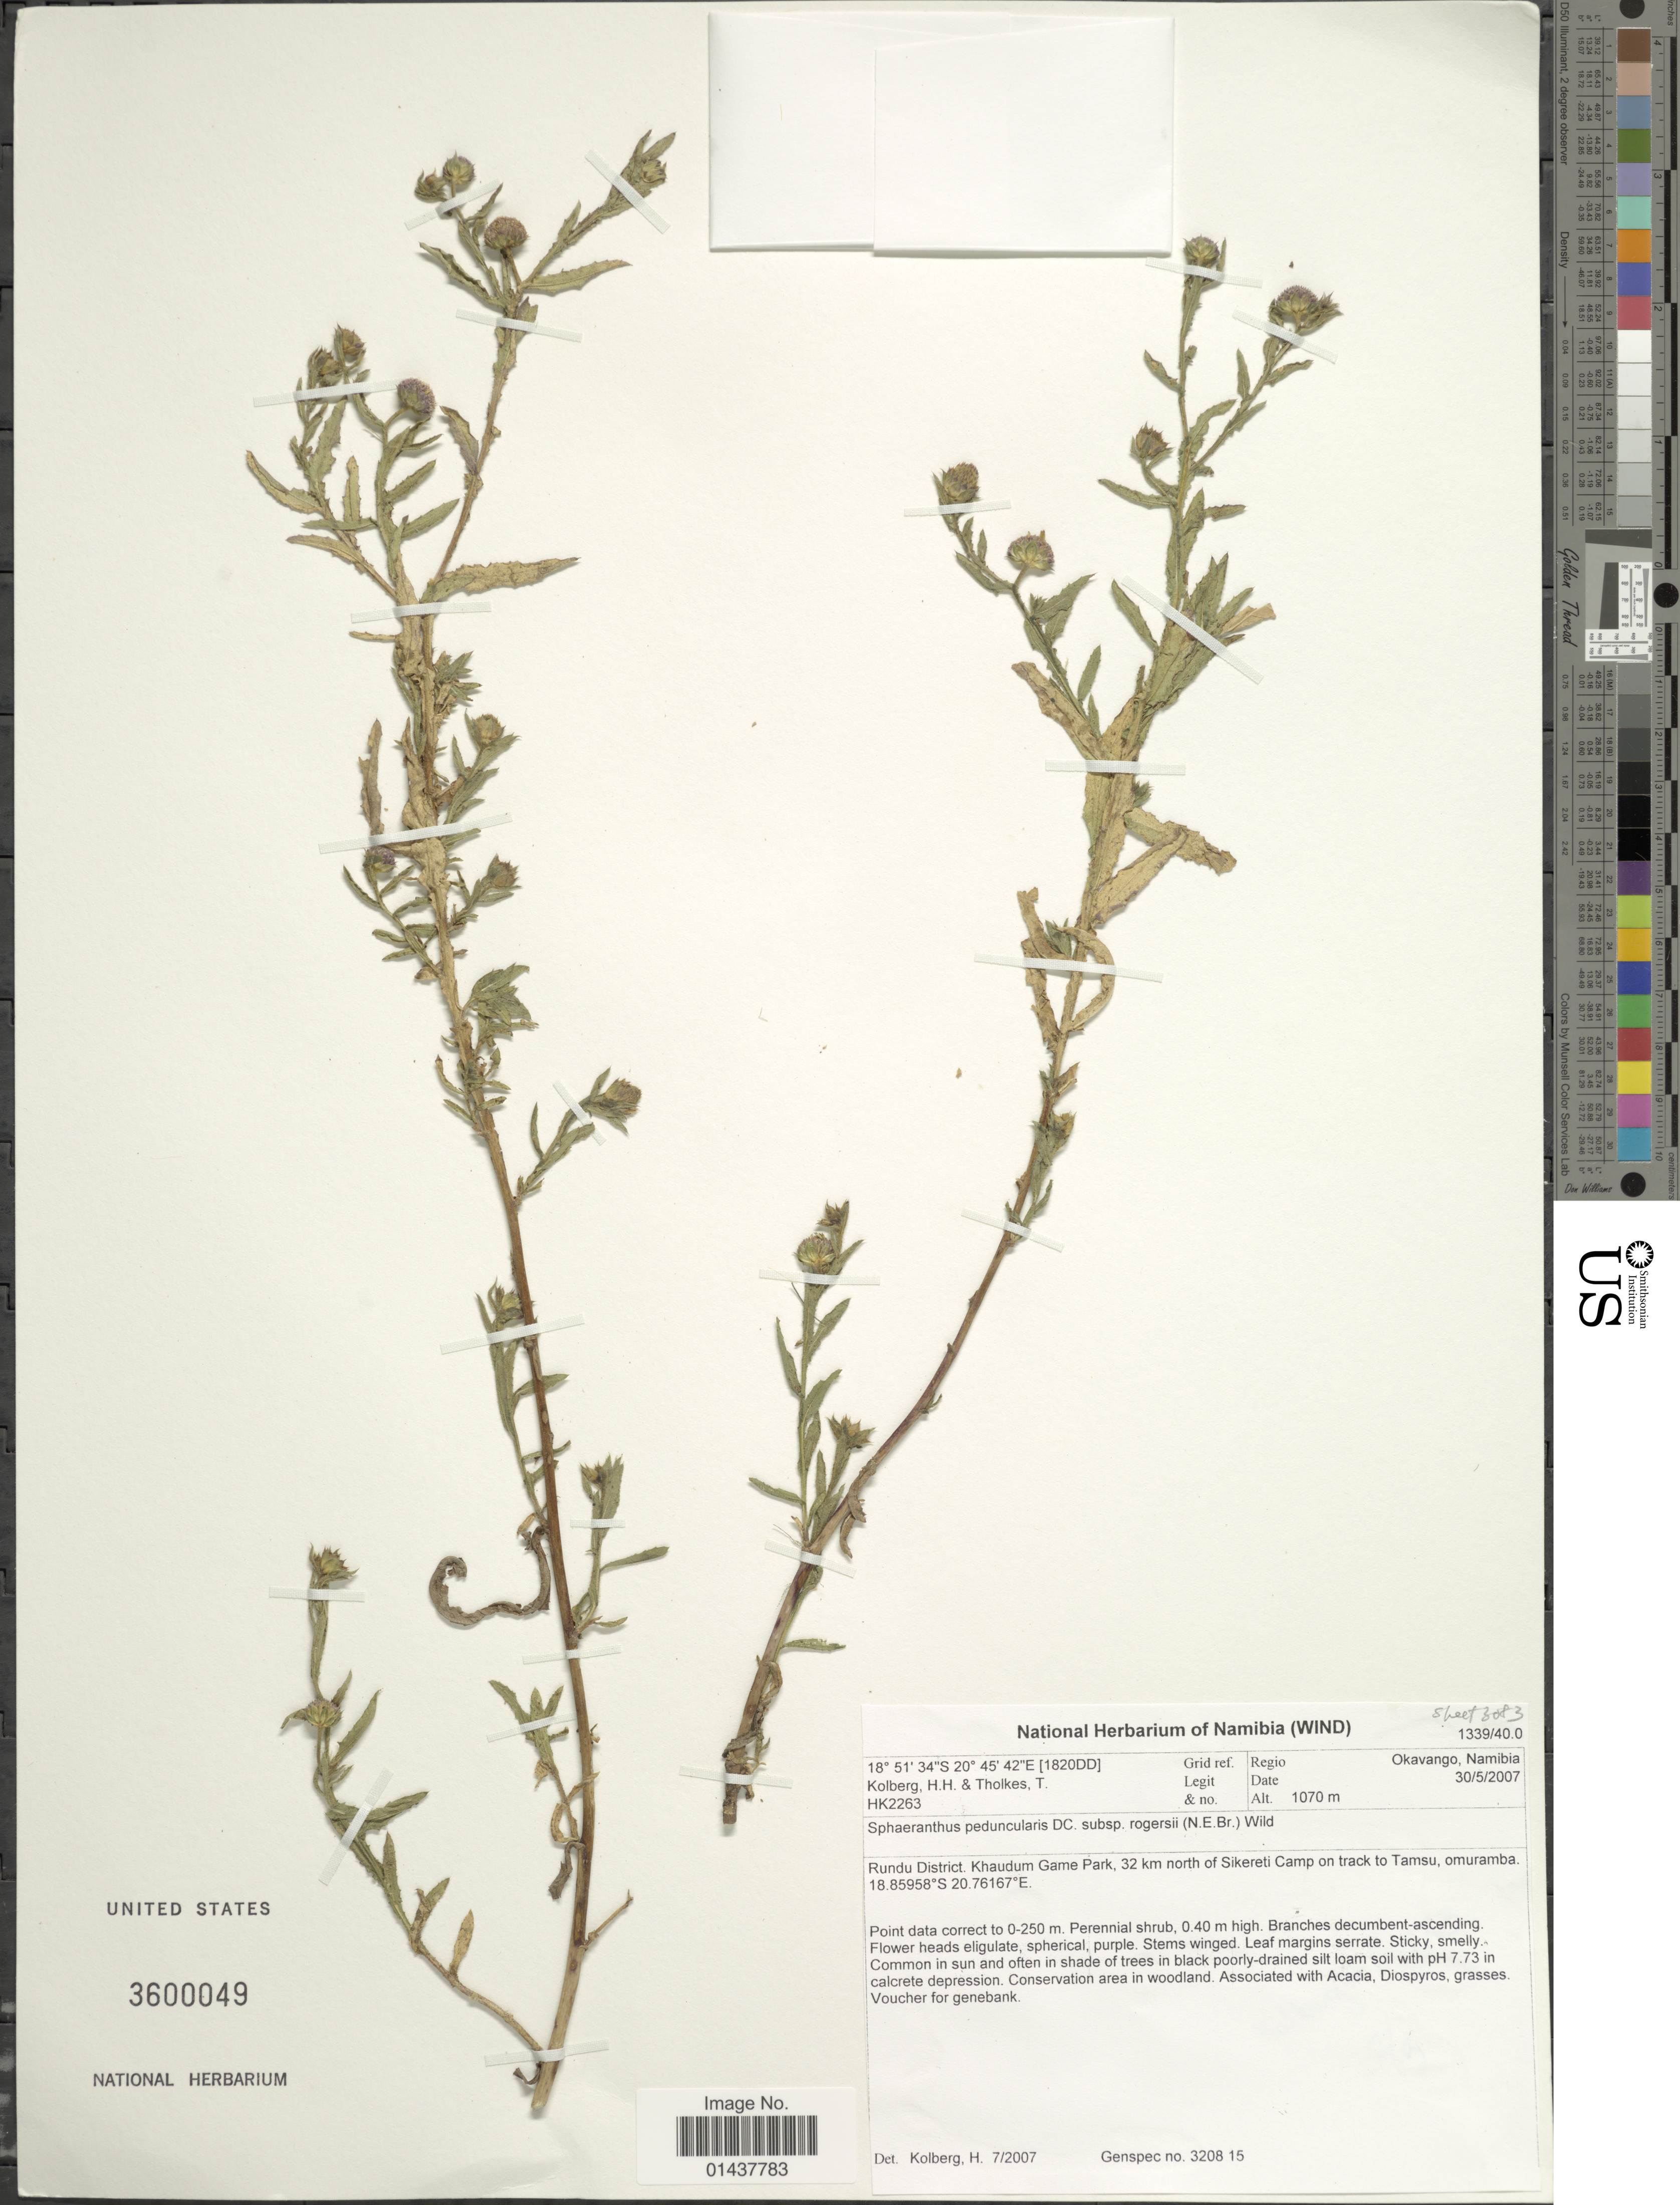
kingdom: Plantae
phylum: Tracheophyta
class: Magnoliopsida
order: Asterales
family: Asteraceae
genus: Sphaeranthus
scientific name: Sphaeranthus peduncularis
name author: DC.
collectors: H. H. Kolberg & T. Tholkes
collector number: HK2263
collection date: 2007-05-30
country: Namibia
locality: Regio Okavango, Rundu District, Khaudum Game Park, 32 north of Sikereti Camp on track to Tamsu, omuramba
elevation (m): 1070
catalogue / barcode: US 3600049